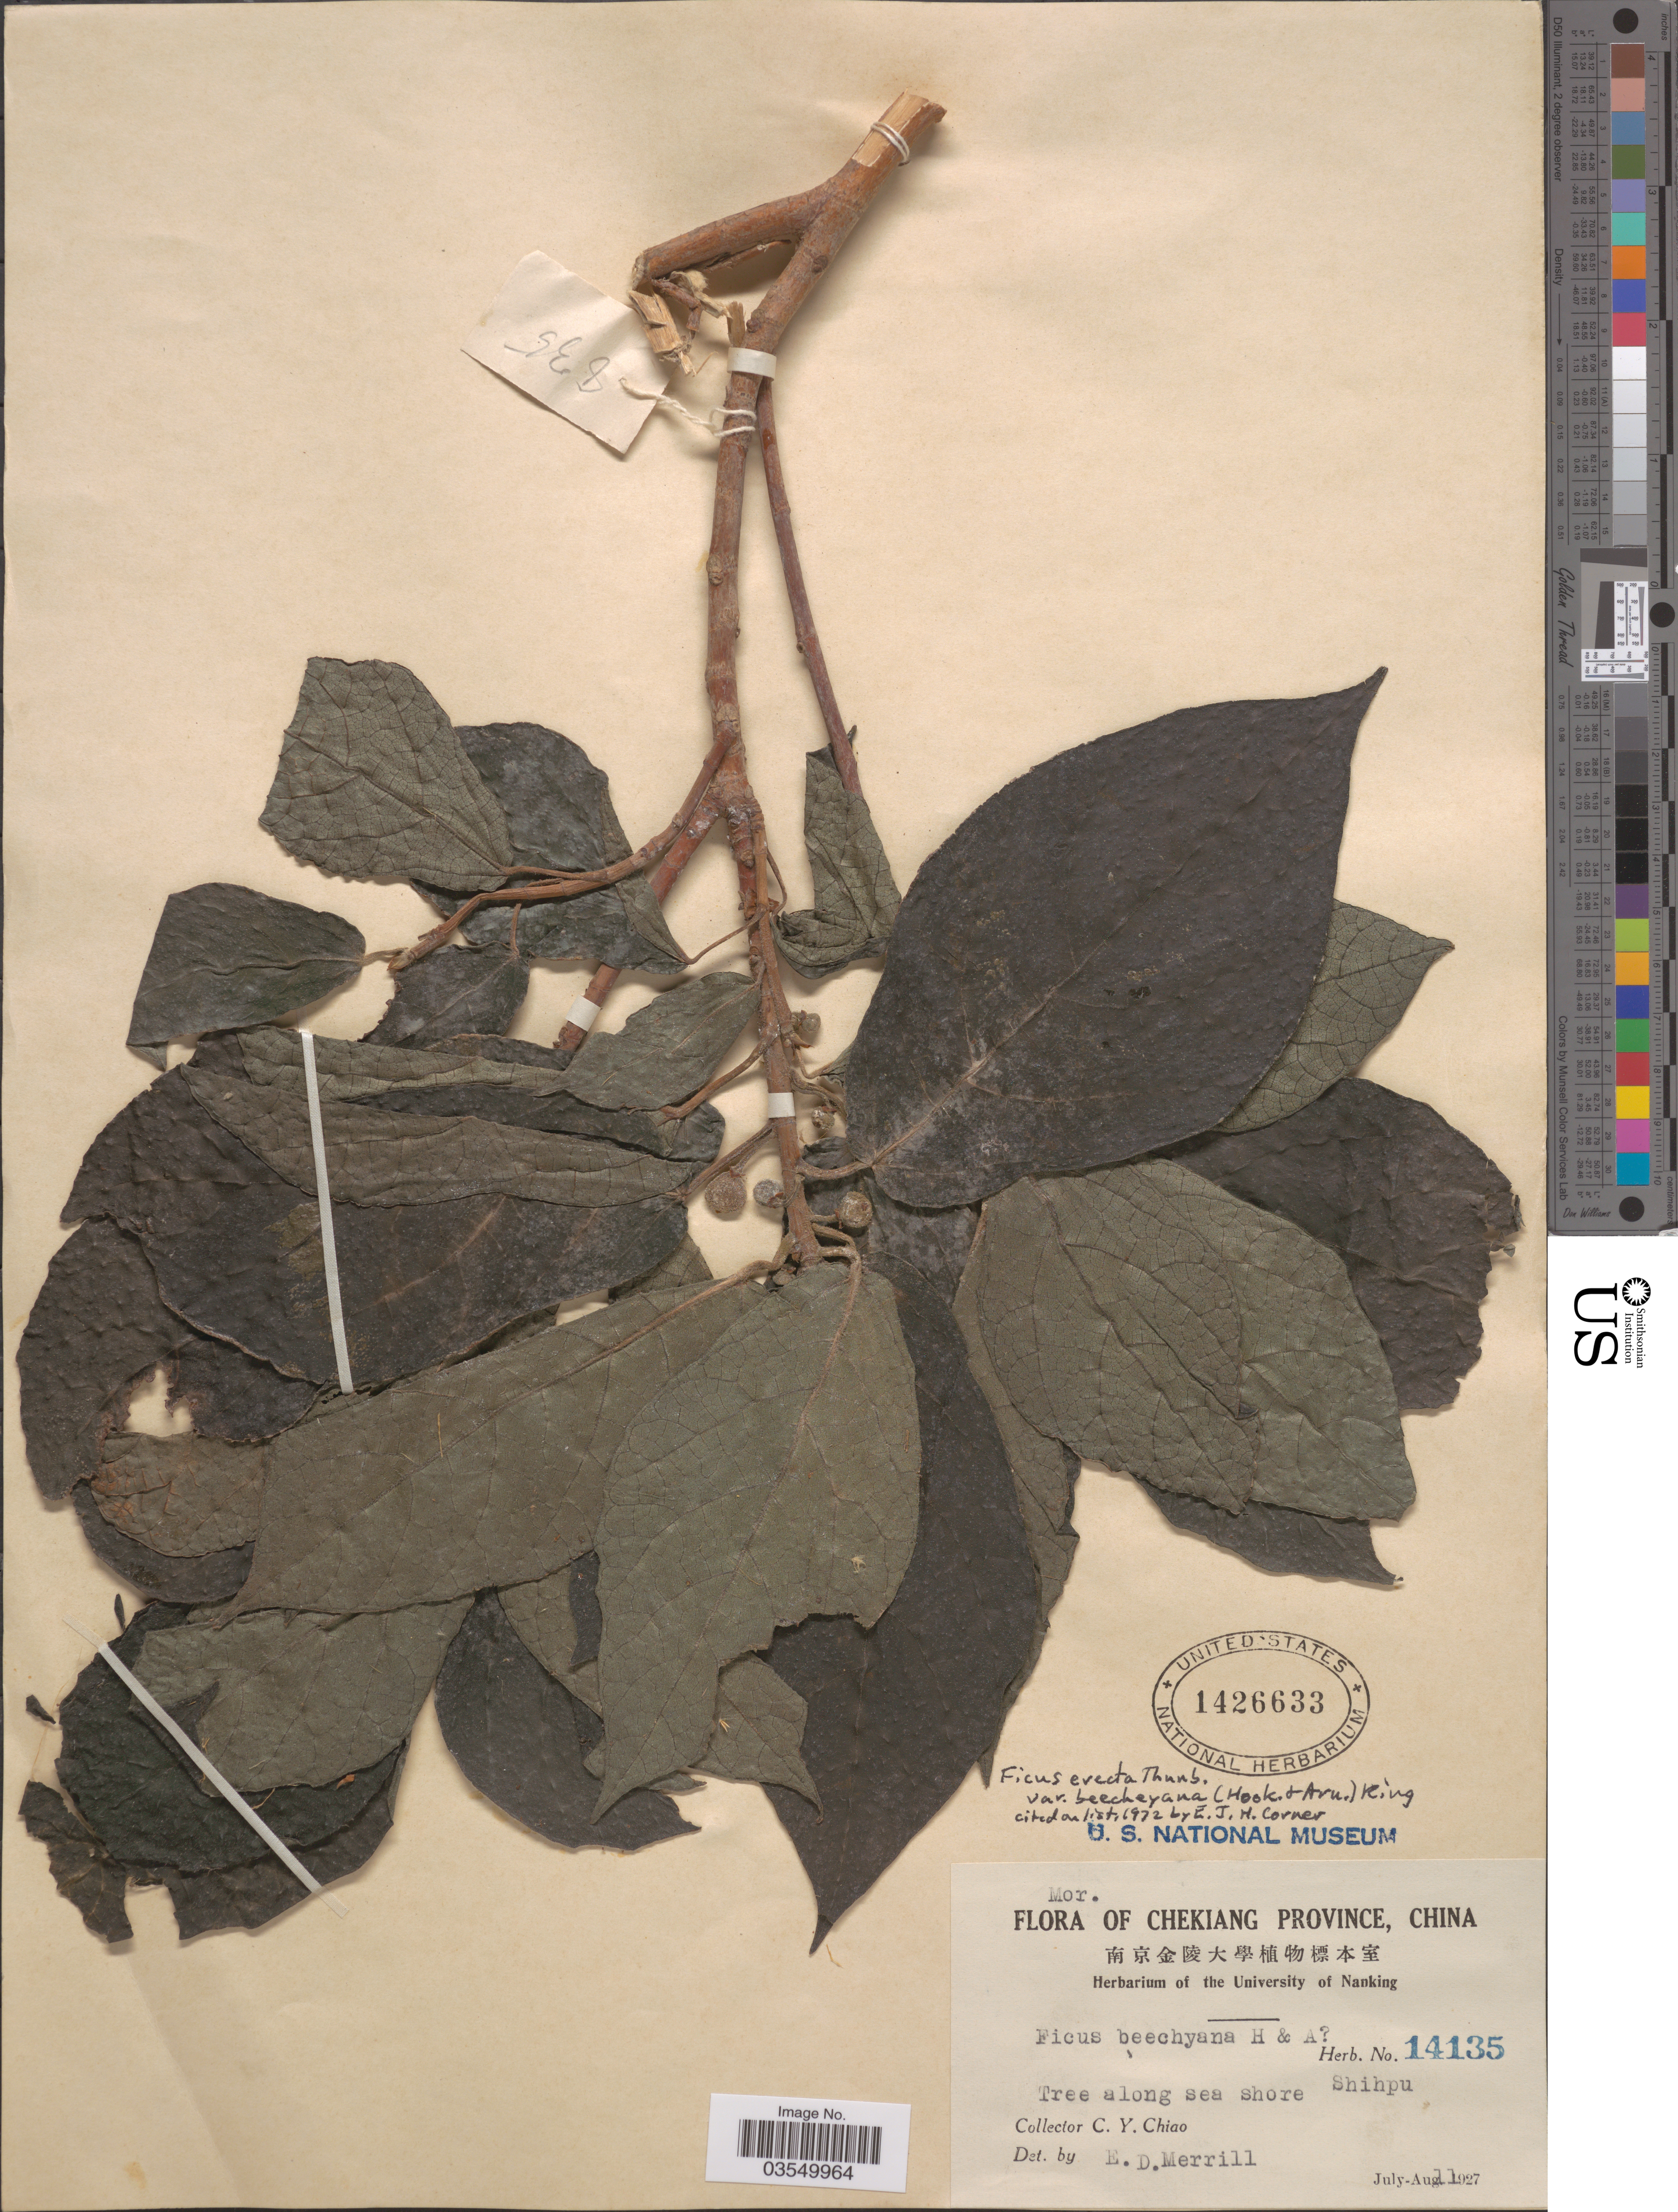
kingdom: Plantae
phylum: Tracheophyta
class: Magnoliopsida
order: Rosales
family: Moraceae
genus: Ficus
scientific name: Ficus erecta var. beecheyana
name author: (Hook. & Arn.) King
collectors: C. Y. Chiao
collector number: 14135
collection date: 1927-08-11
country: China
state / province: Zhejiang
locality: Chekiang Province. Shihpu.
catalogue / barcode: US 1426633